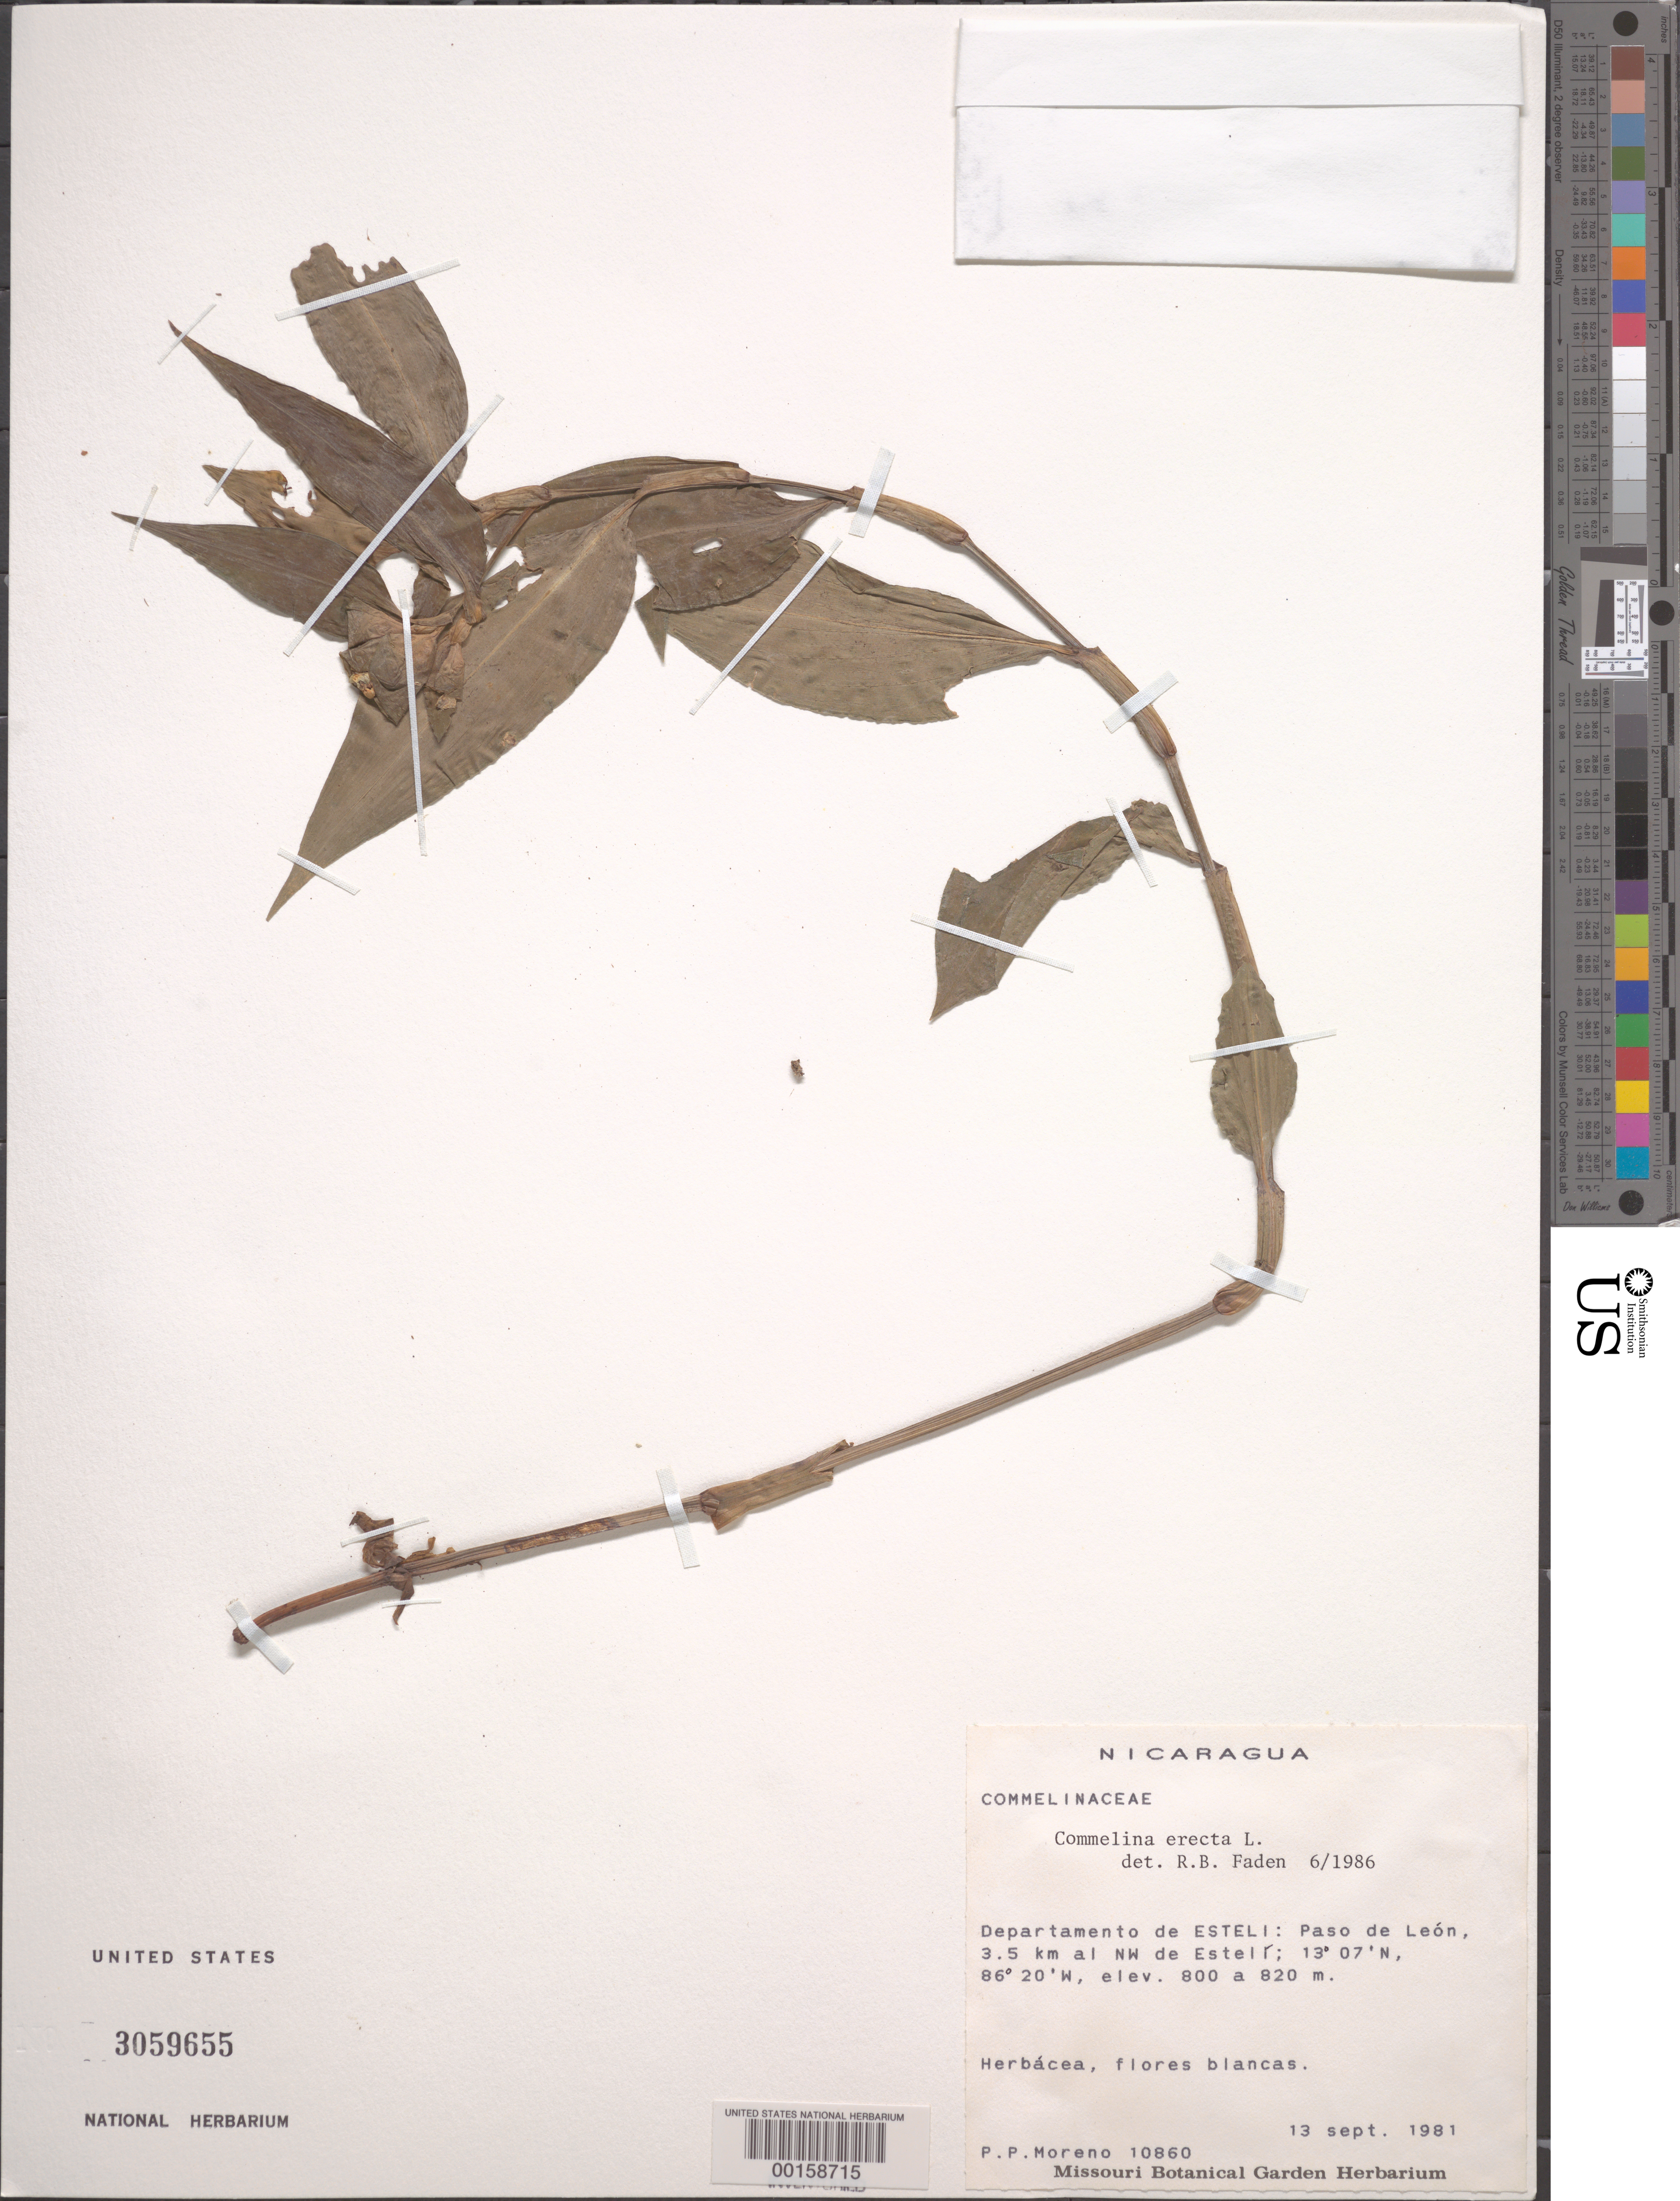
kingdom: Plantae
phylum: Tracheophyta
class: Liliopsida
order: Commelinales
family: Commelinaceae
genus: Commelina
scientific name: Commelina erecta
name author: L.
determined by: Faden, Robert B., (US), Smithsonian Institution - National Museum of Natural History (UNITED STATES)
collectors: P. Moreno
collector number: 10860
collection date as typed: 13 Sep 1981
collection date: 1981-09-13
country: Nicaragua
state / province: Estelí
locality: Paso de leon, nw of esteli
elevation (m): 800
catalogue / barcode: US 3059655